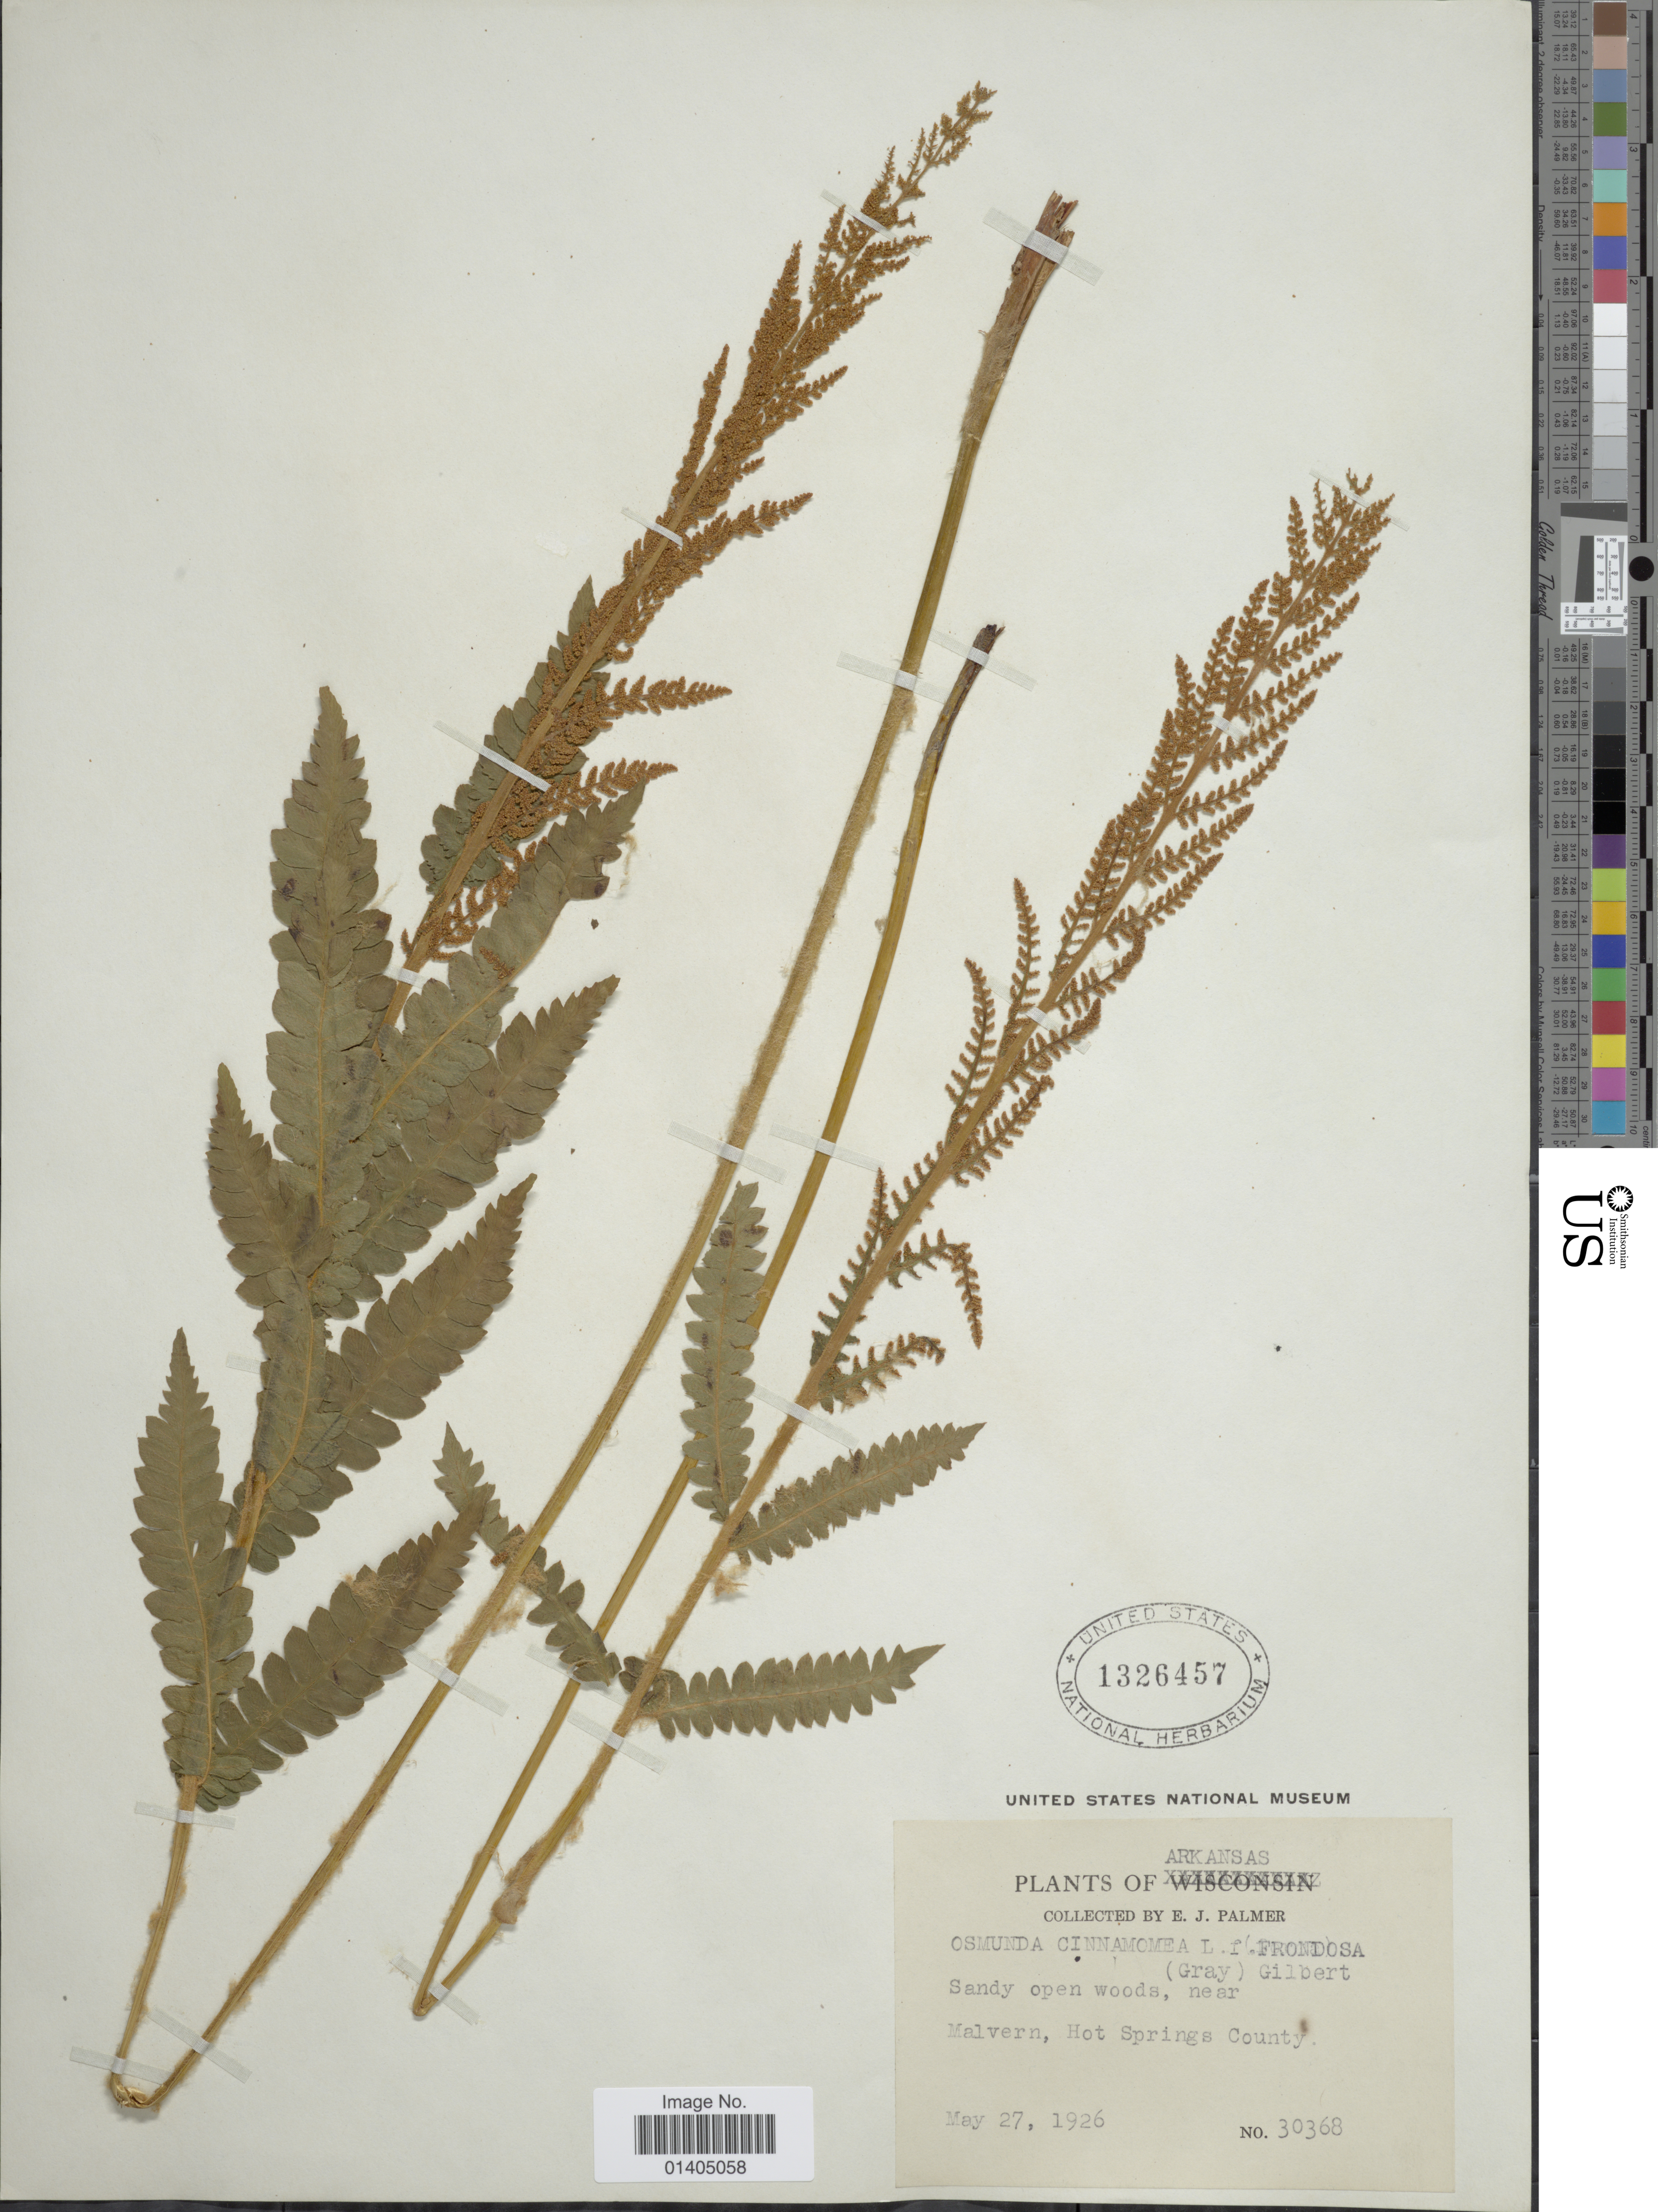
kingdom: Plantae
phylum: Tracheophyta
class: Polypodiopsida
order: Osmundales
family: Osmundaceae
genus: Osmundastrum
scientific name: Osmundastrum cinnamomeum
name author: (L.) C. Presl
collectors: E. J. Palmer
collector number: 30368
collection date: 1926-05-27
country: United States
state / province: Arkansas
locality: Sandy open woods, near Malvern, Hot Springs County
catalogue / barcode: US 1326457